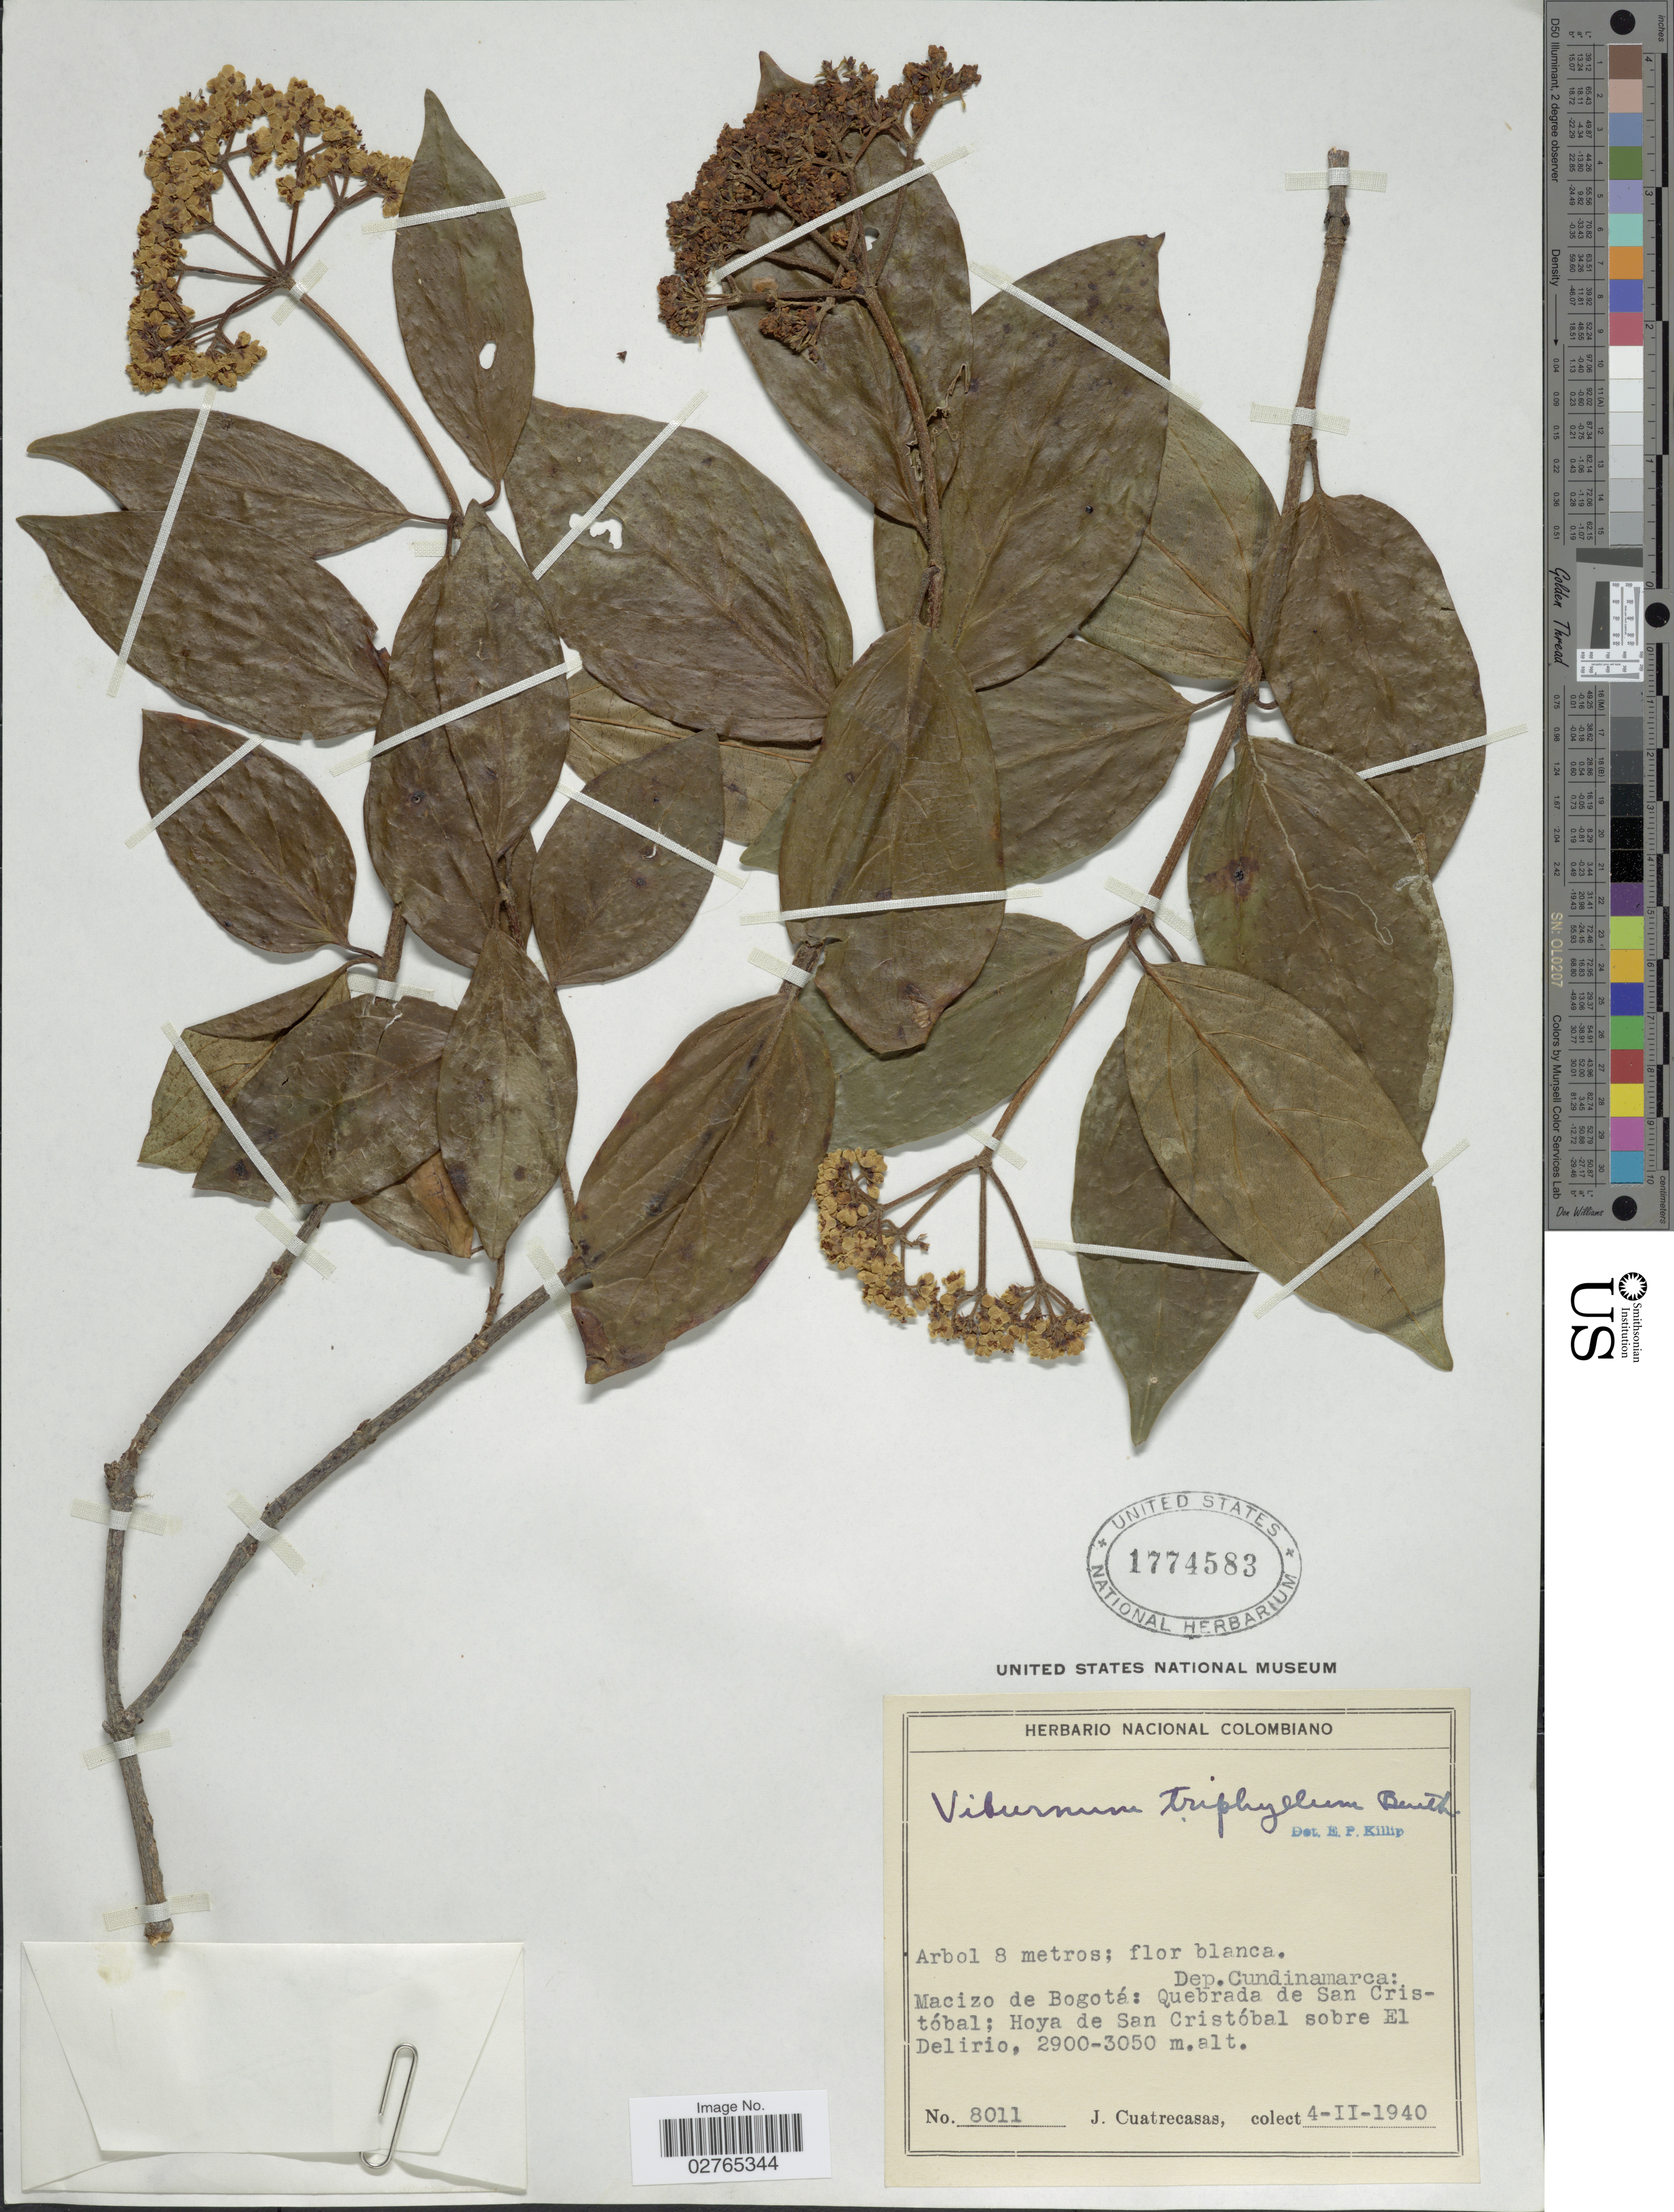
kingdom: Plantae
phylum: Tracheophyta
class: Magnoliopsida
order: Dipsacales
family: Viburnaceae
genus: Viburnum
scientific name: Viburnum triphyllum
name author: Benth.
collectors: J. Cuatrecasas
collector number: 8011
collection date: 1940-02-04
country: Colombia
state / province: Cundinamarca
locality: Macizo de Bogotá: Quebrada de San Cristóbal; Hoya de San Cristóbal sobre El Delirio.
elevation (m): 2900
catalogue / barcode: US 1774583